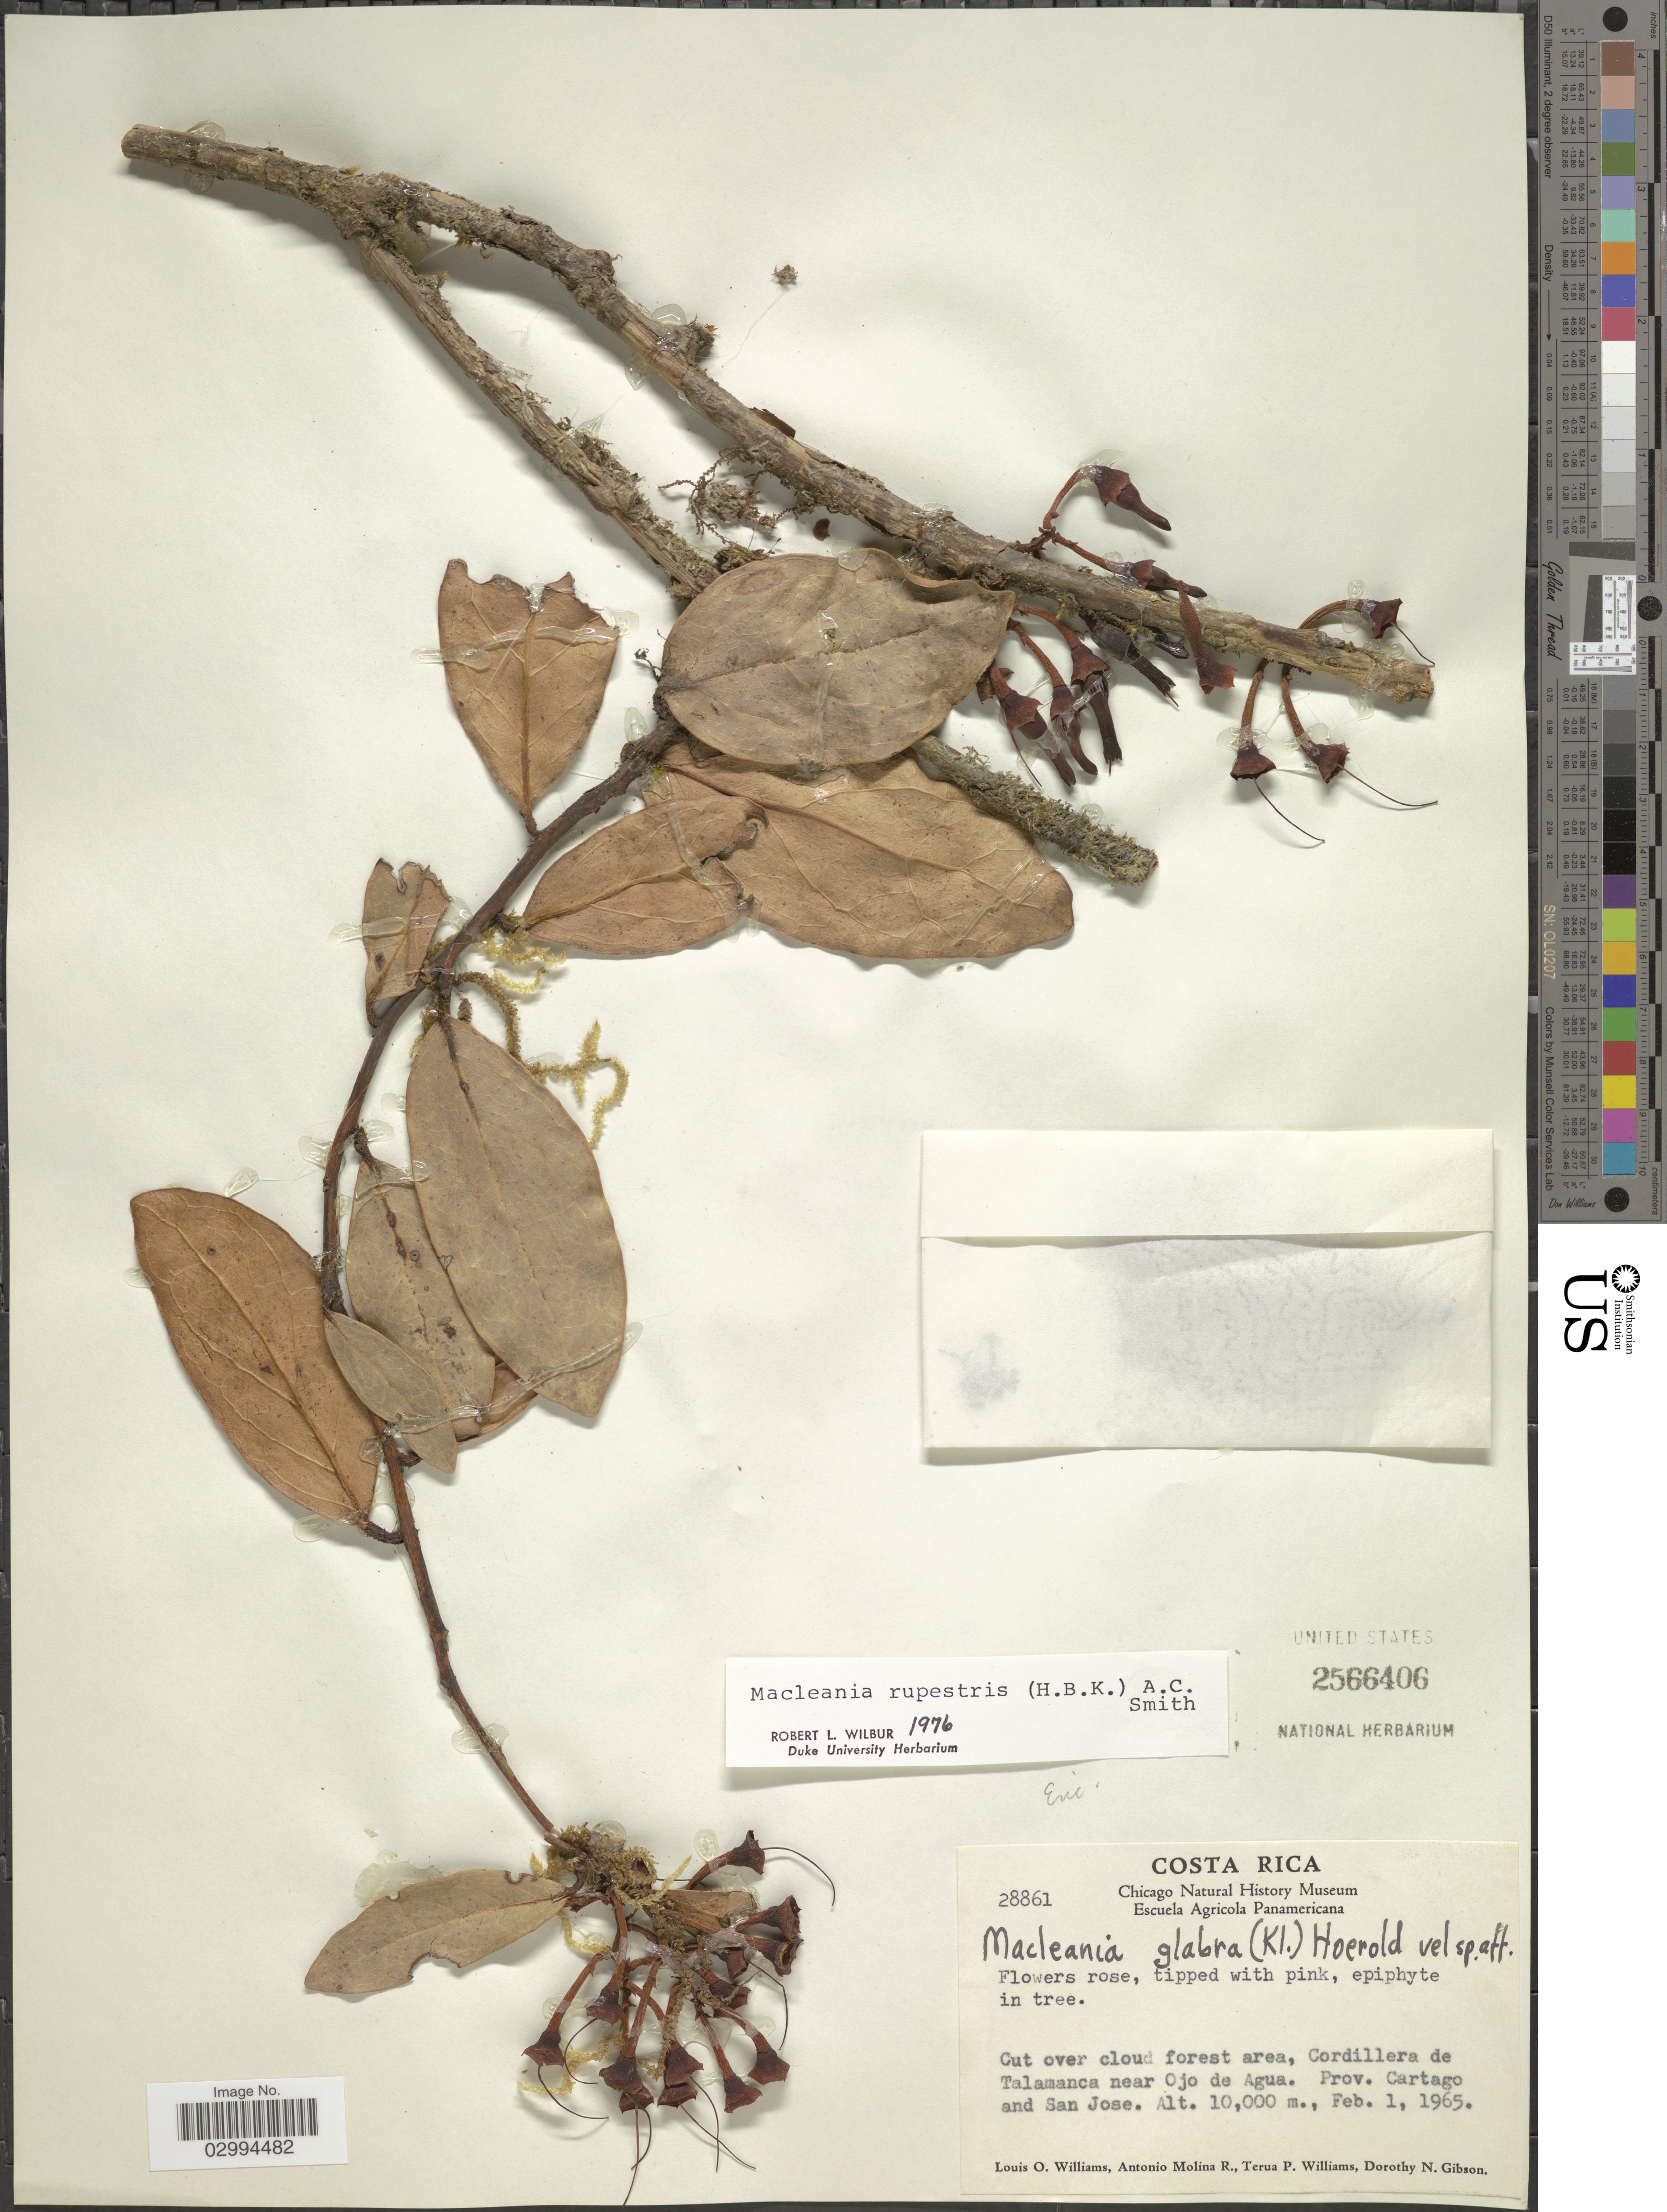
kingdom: Plantae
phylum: Tracheophyta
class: Magnoliopsida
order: Ericales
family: Ericaceae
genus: Macleania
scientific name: Macleania rupestris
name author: (Kunth) A.C. Sm.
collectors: L. O. Williams, A. Molina R., T. Williams & D. N. Gibson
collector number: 28861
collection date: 1965-02-01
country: Costa Rica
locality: Cordillera de Talamanca near Ojo de Agua. Prov. Cartago and San Jose.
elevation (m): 10000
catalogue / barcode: US 2566406